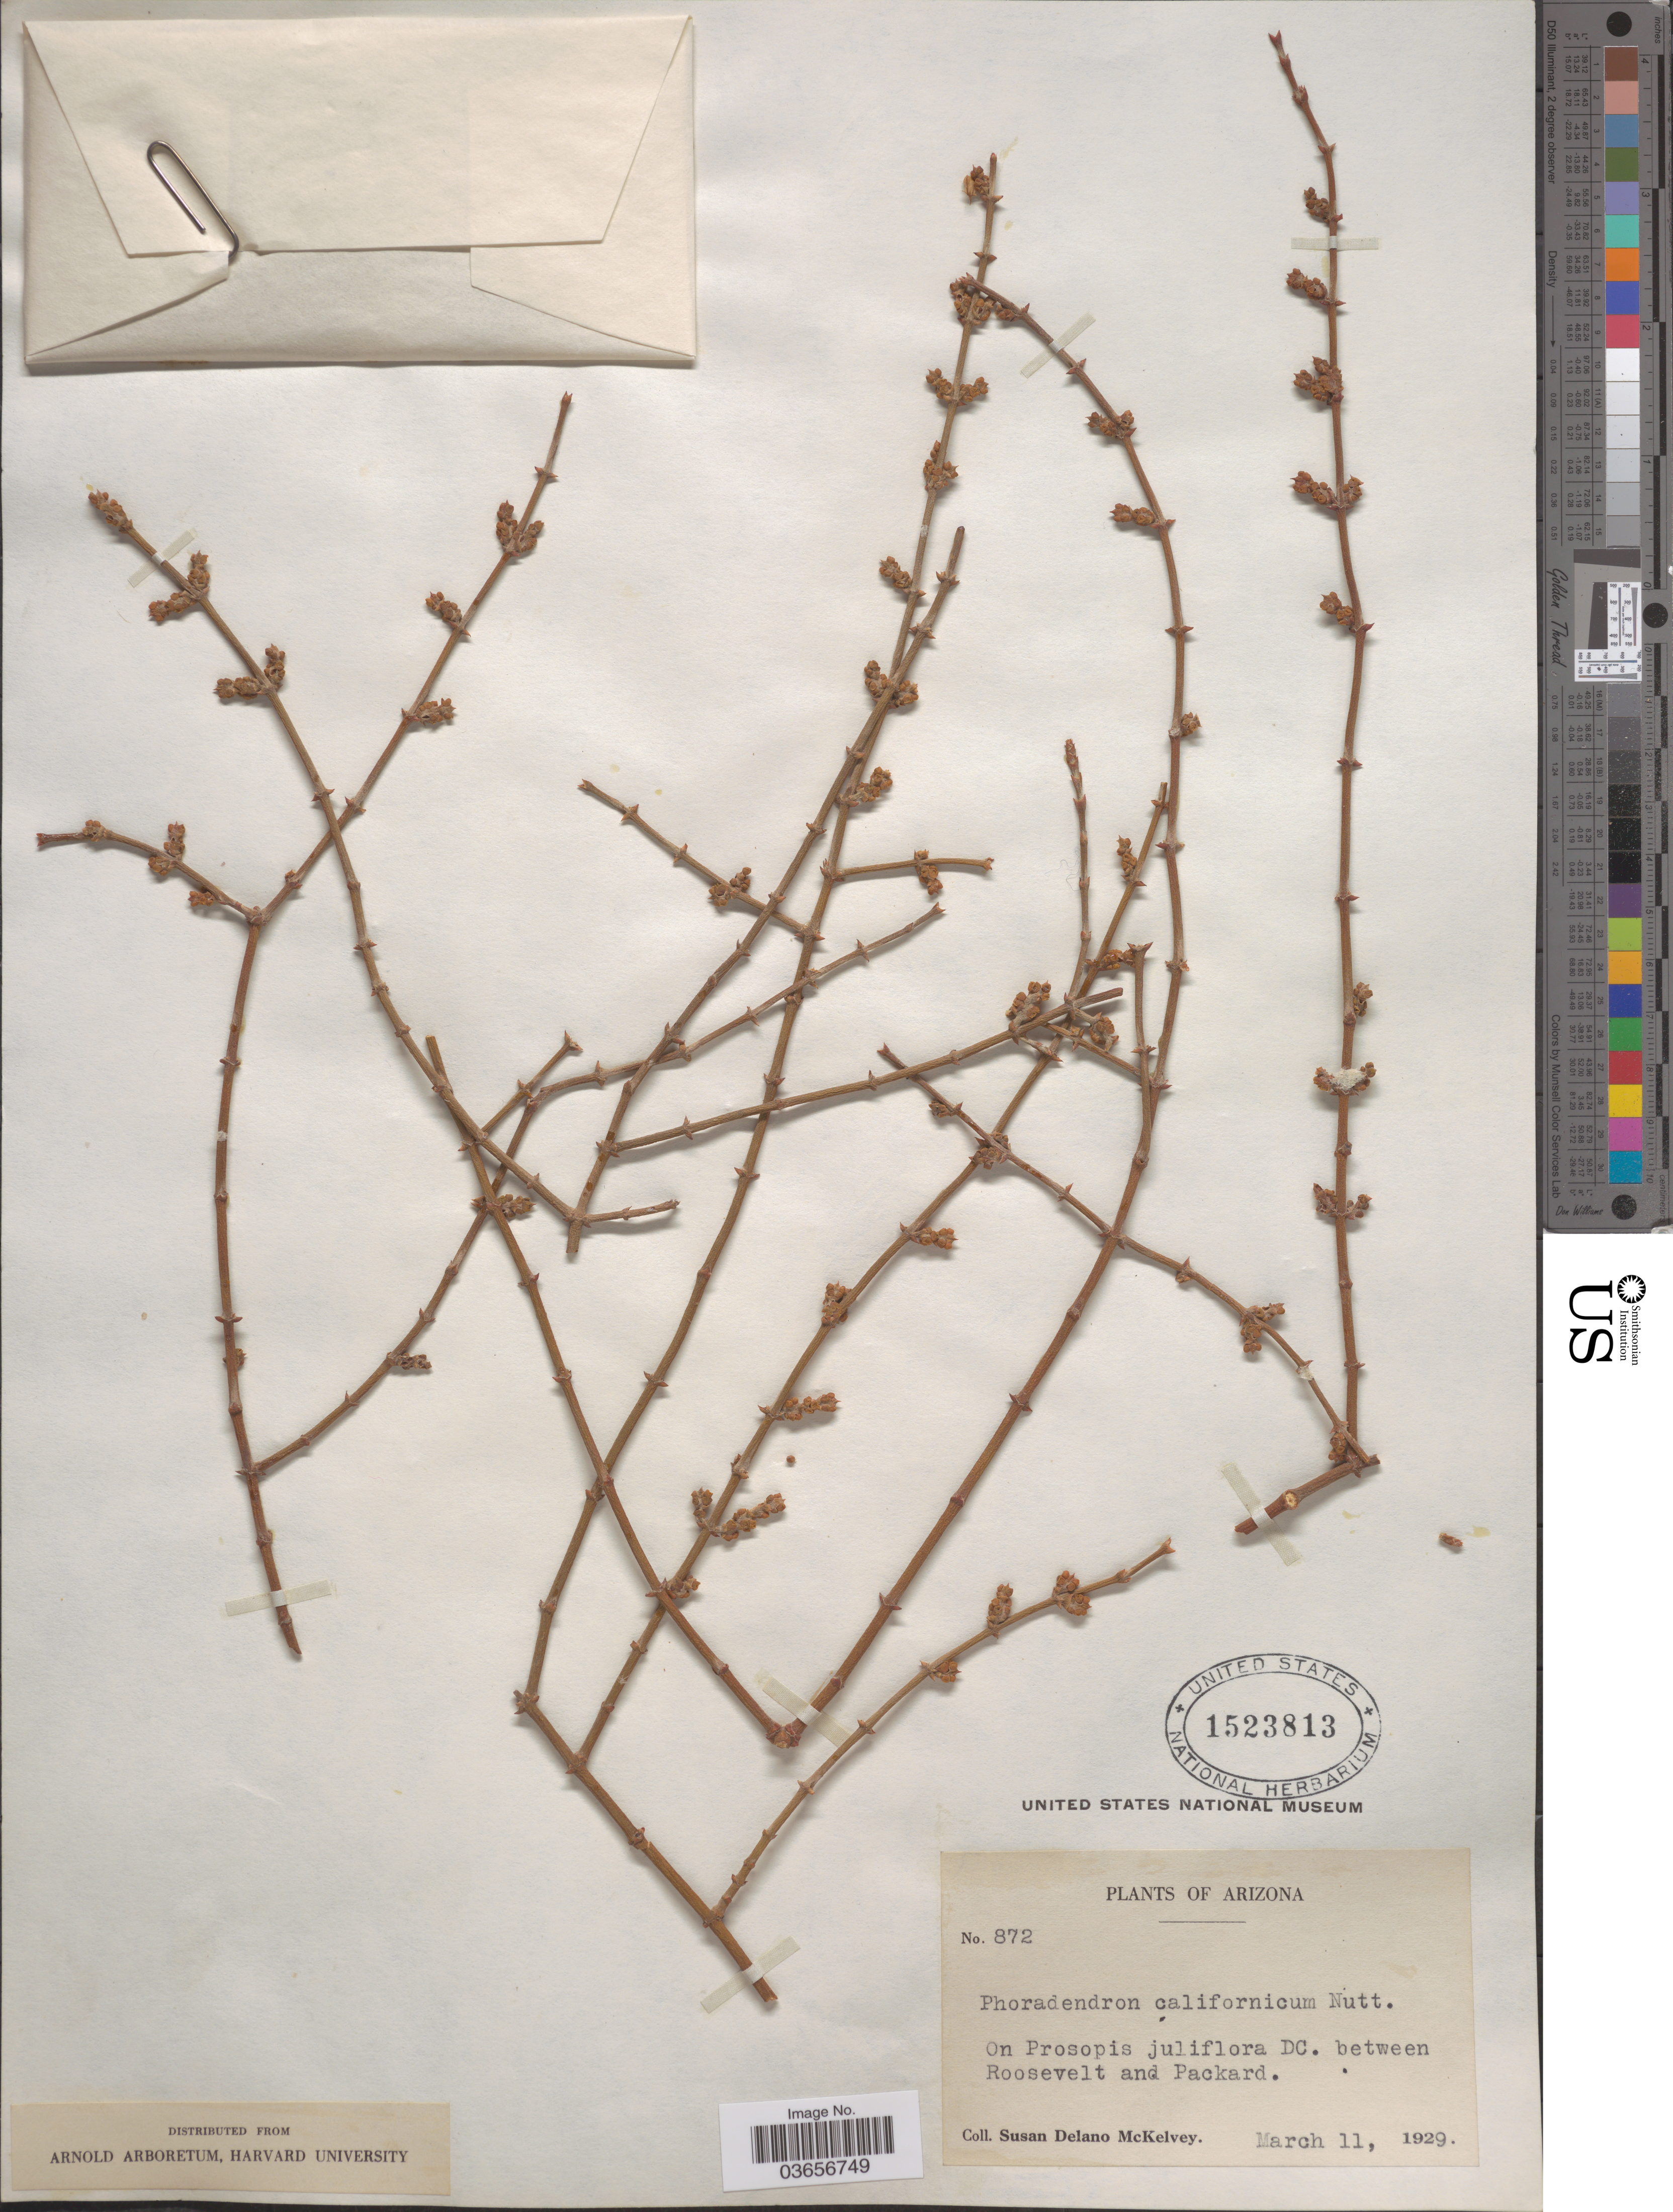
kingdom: Plantae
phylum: Tracheophyta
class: Magnoliopsida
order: Santalales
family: Viscaceae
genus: Phoradendron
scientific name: Phoradendron californicum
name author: Nutt.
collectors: S. A. McKelvey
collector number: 872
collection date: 1929-03-11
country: United States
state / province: Arizona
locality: Between Roosevelt and Packard.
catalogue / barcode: US 1523813